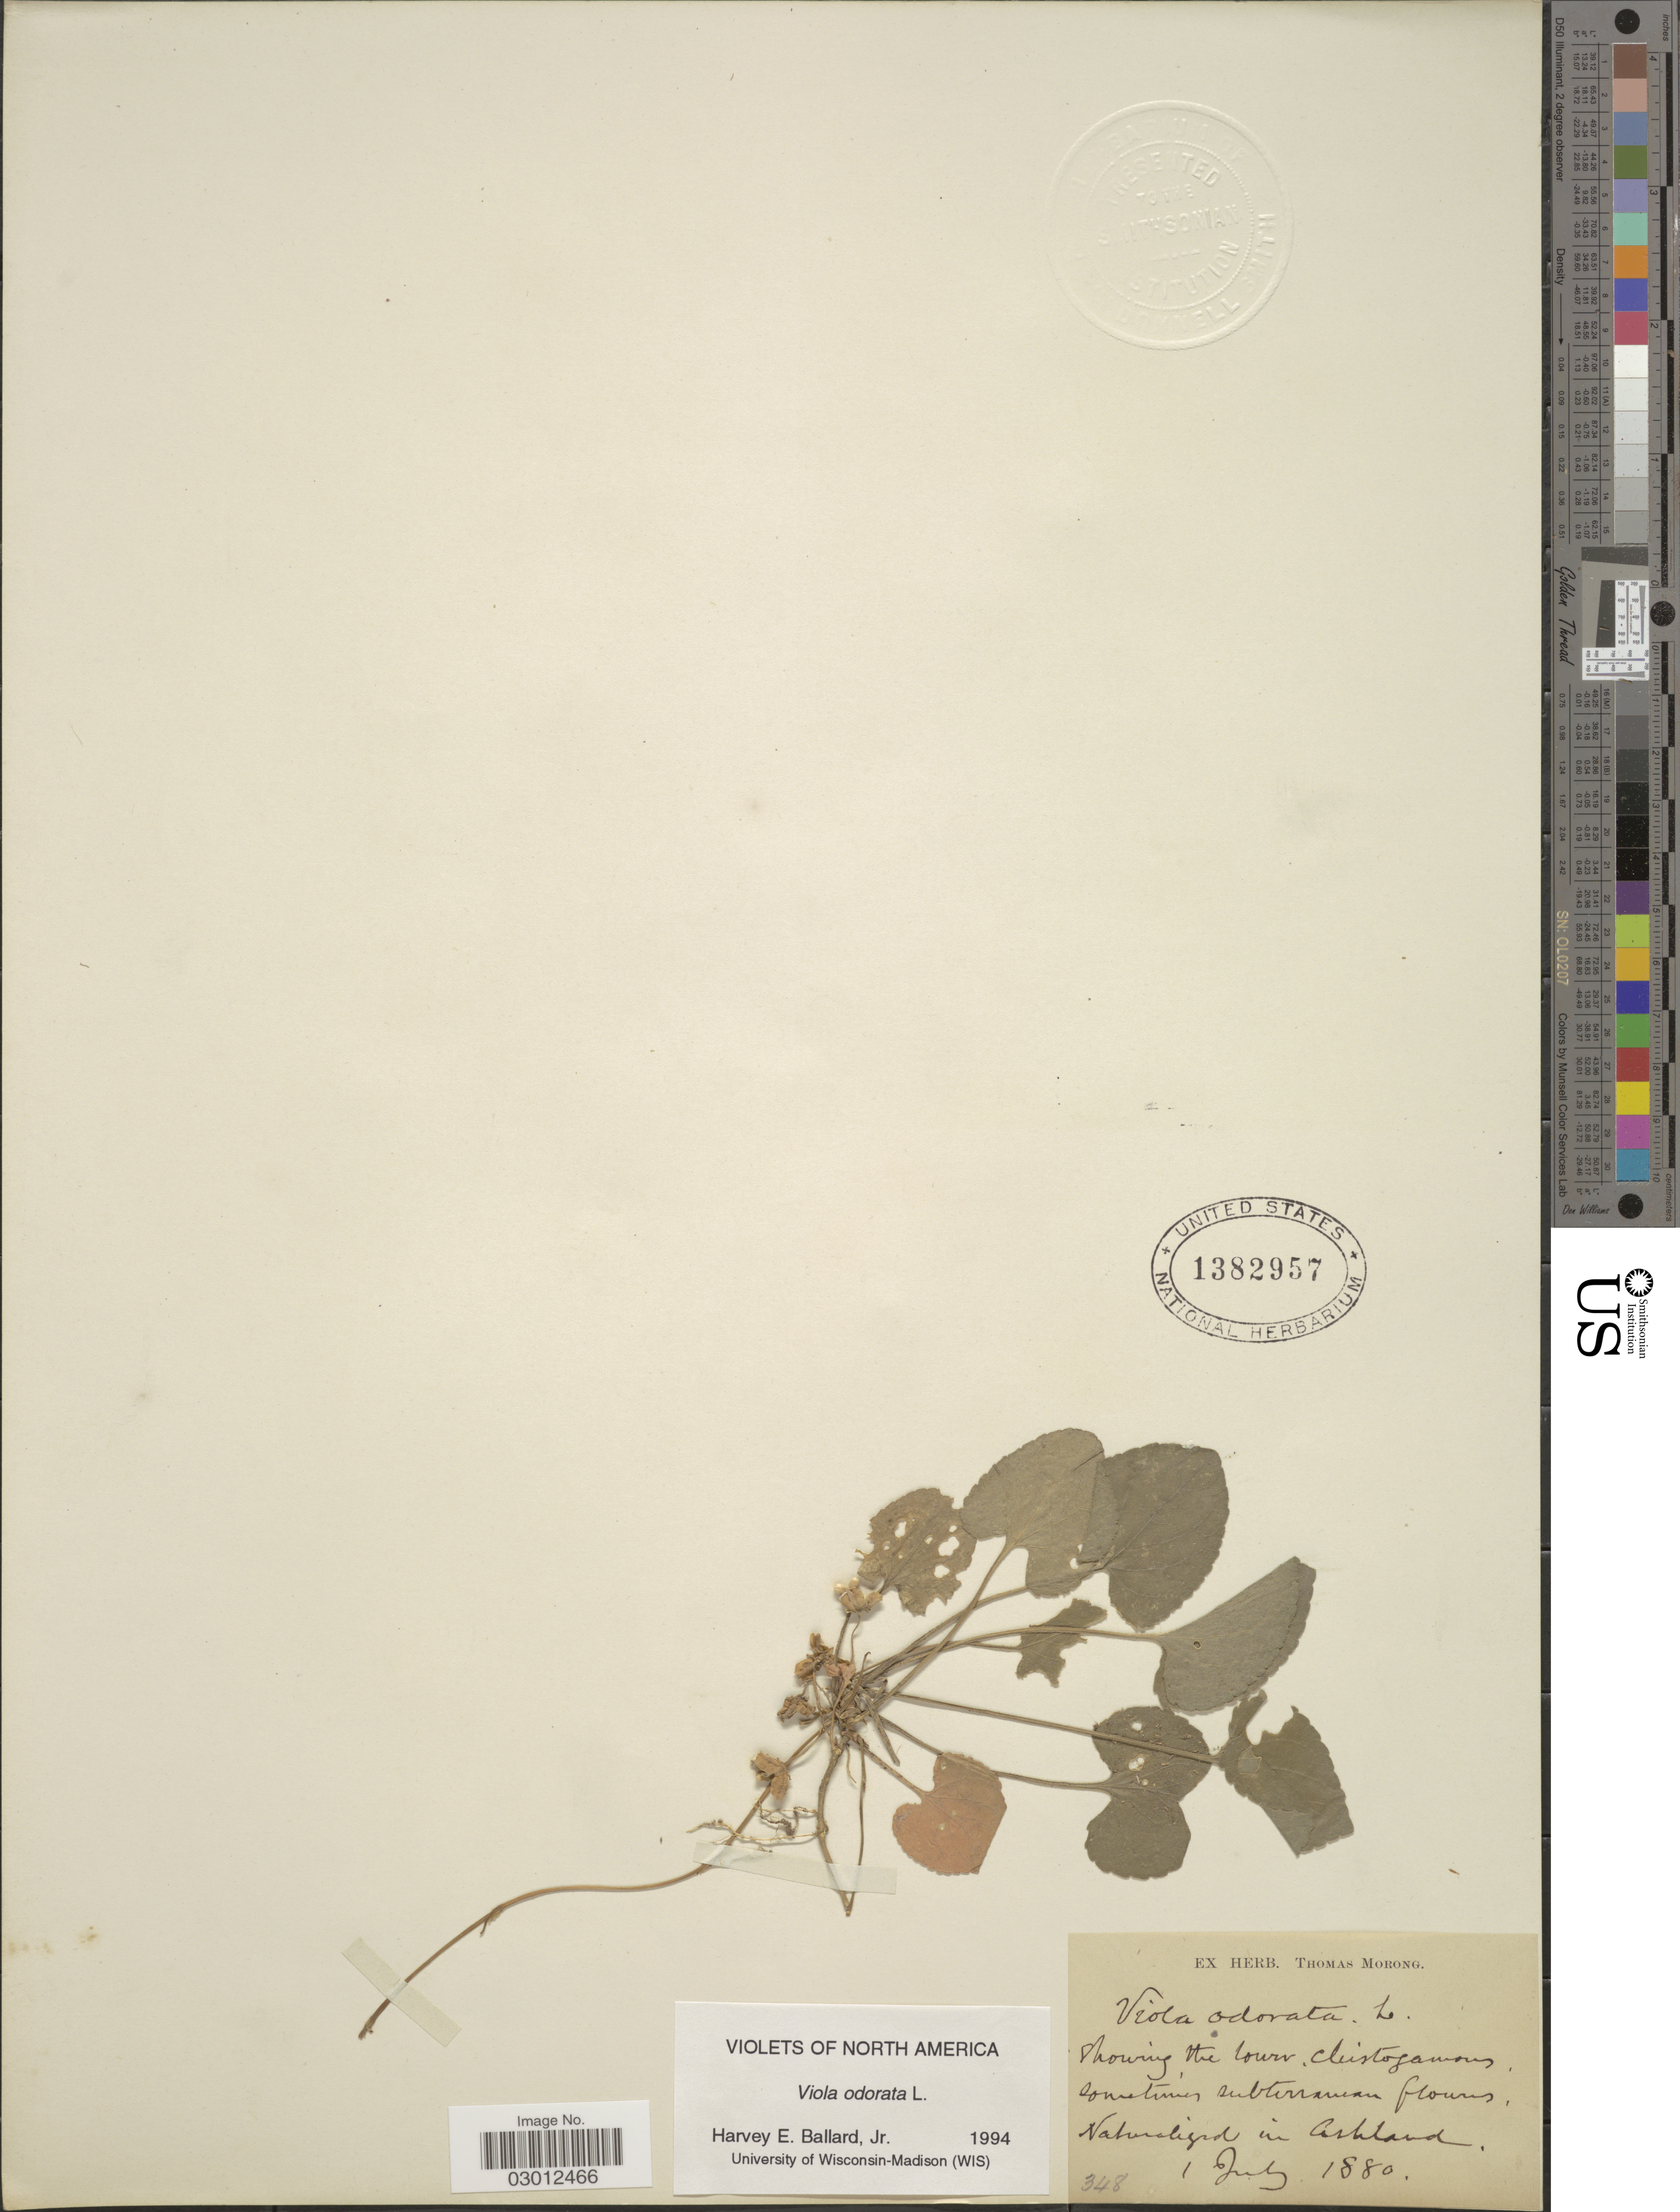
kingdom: Plantae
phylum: Tracheophyta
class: Magnoliopsida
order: Malpighiales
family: Violaceae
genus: Viola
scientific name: Viola odorata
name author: L.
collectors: ex Herb. T. Morong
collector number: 348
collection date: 1880-07-01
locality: Naturalized in Ashland.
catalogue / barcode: US 1382957